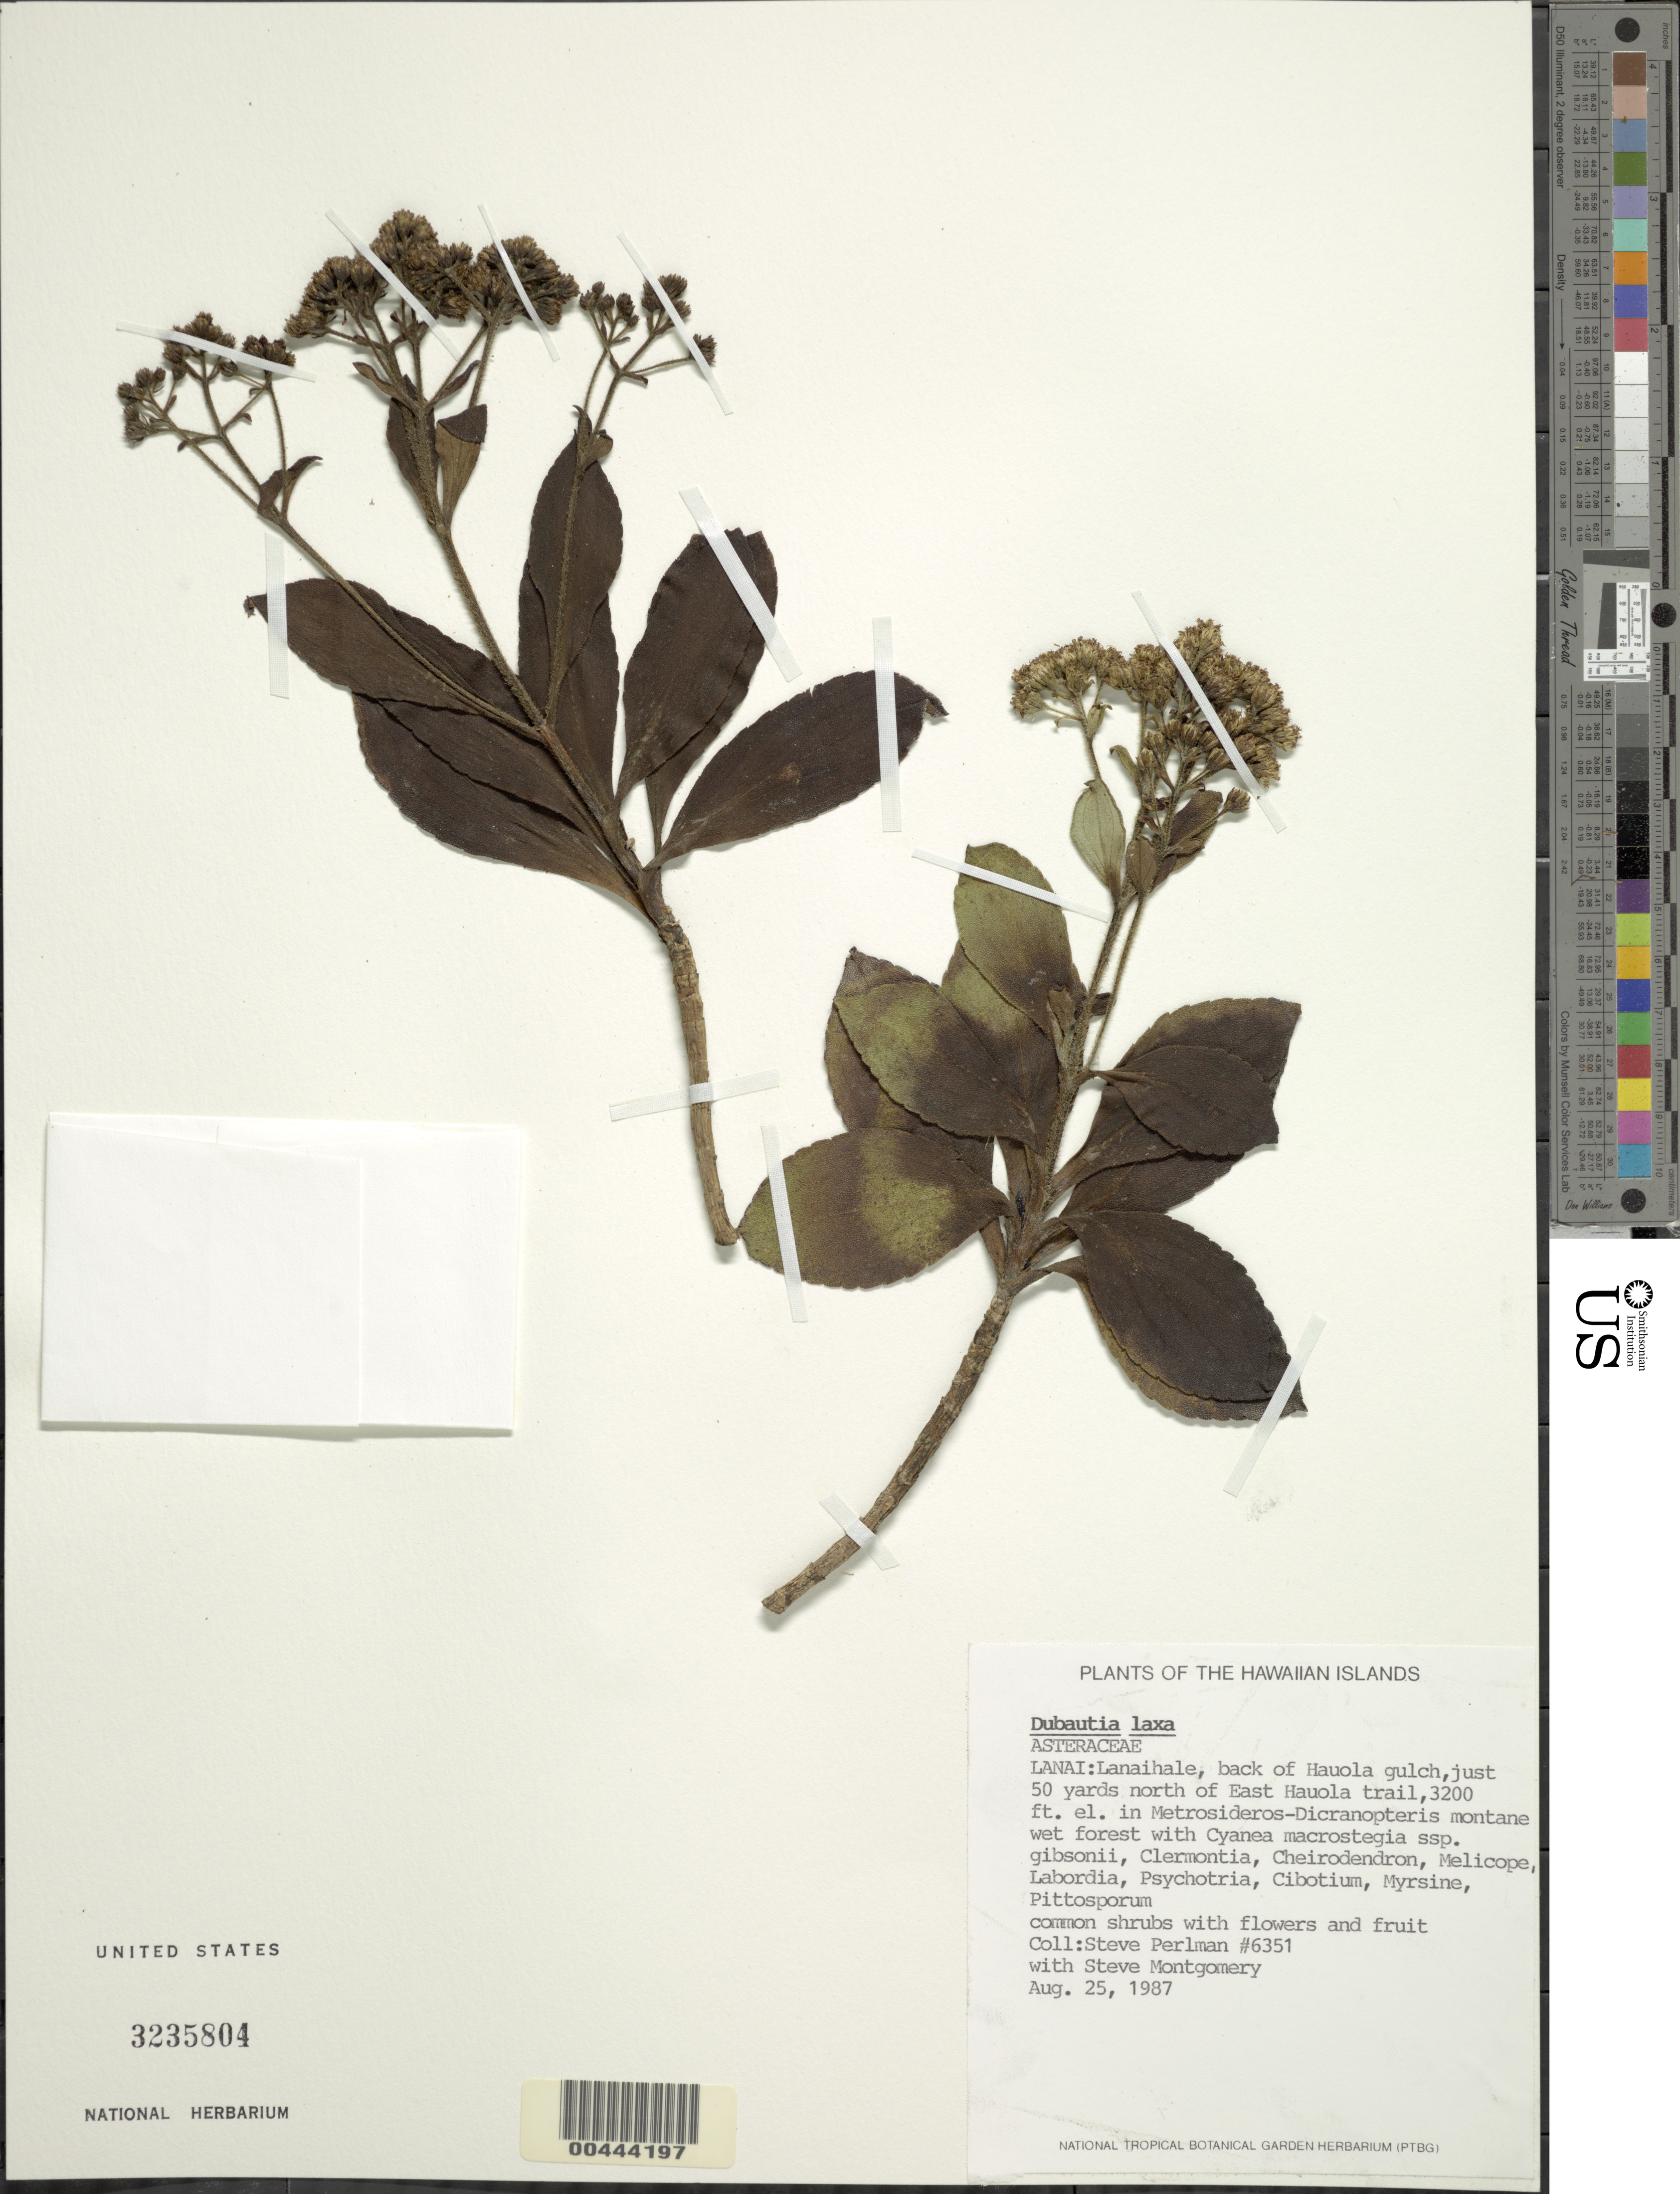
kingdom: Plantae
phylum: Tracheophyta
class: Magnoliopsida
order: Asterales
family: Asteraceae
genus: Dubautia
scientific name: Dubautia laxa subsp. hirsuta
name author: (Hillebr.) G.D. Carr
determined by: Carr, G. D.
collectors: S. P. Perlman & S. Montgomery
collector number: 6351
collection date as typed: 25 Aug 1987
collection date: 1987-08-25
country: United States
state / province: Hawaii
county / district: Maui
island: Lana'i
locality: Lanaihale, back of Hauola gulch, just 50 yards N of East Hauola Trail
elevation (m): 975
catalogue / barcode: US 3235804